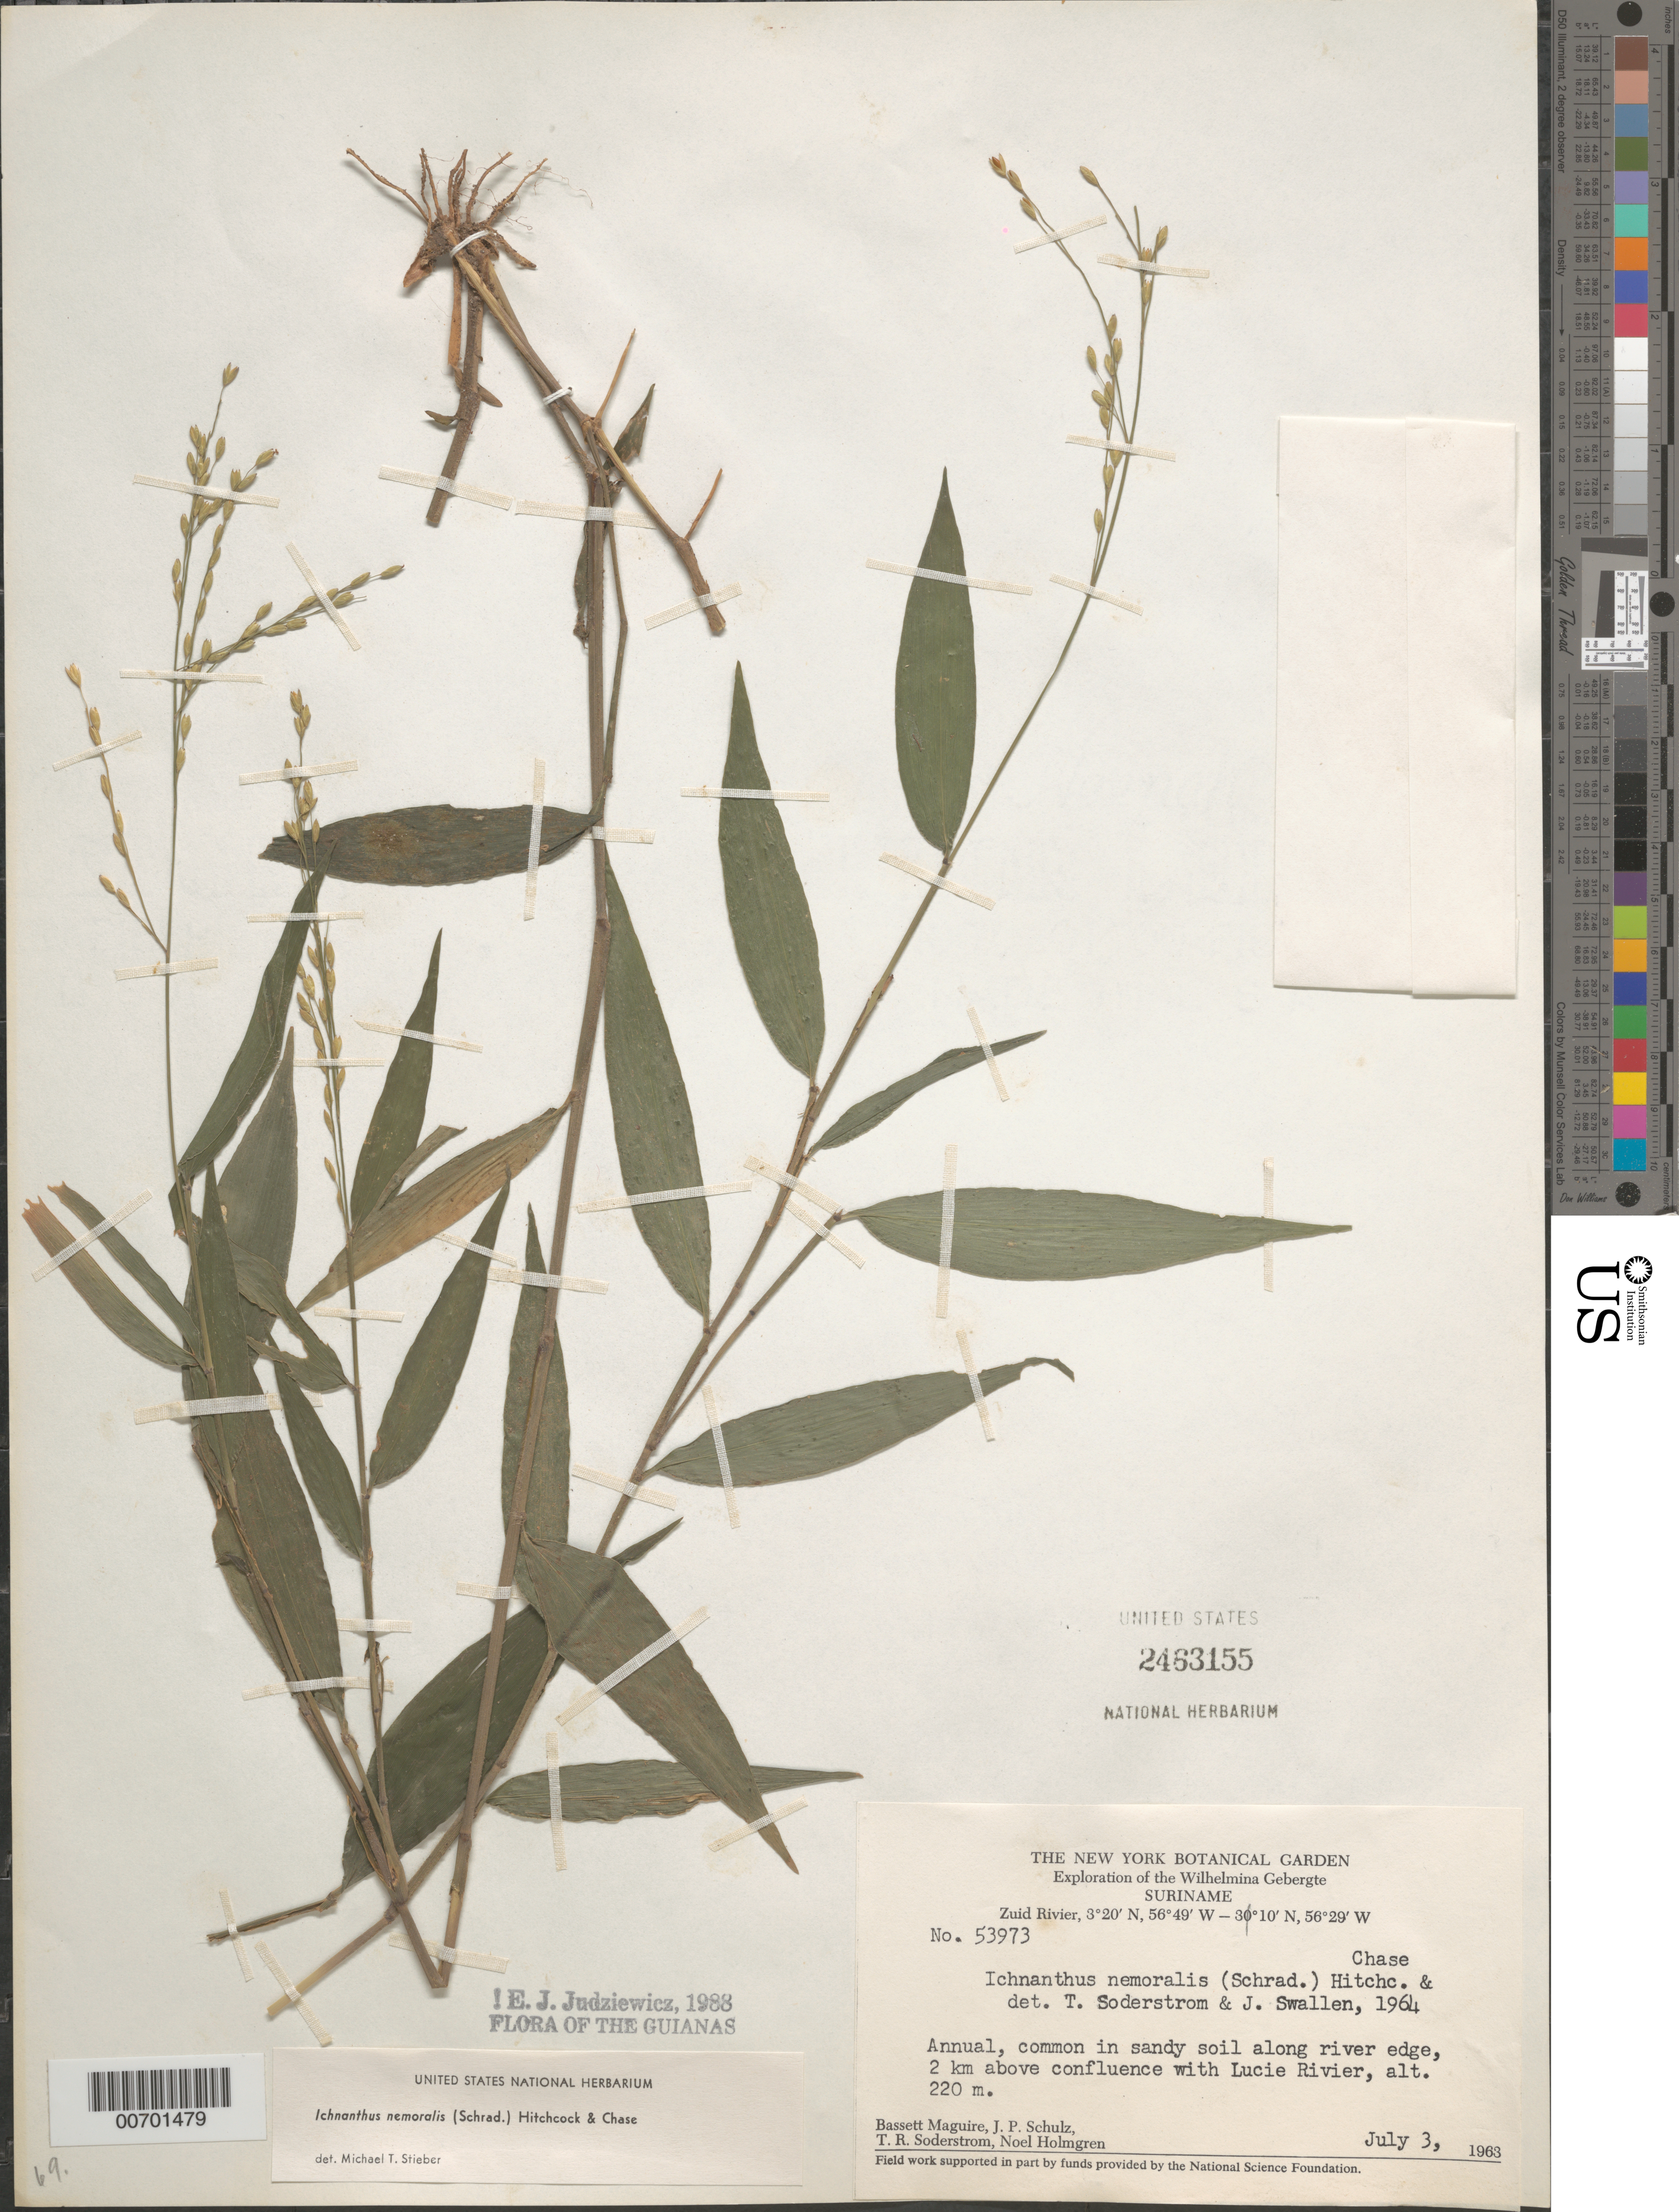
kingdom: Plantae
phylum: Tracheophyta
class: Liliopsida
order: Poales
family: Poaceae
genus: Ichnanthus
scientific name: Ichnanthus nemoralis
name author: (Schrad.) Hitchc. & Chase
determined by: Stieber, M. T.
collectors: B. Maguire, J. P. Schulz, T. R. Soderstrom & N. H. Holmgren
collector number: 53973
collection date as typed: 3-Jul-63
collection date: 1963-07-03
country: Suriname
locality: Lucie R., Wilhelmina Gebergte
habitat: In sandy soil along river edge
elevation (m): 220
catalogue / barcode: US 2463155